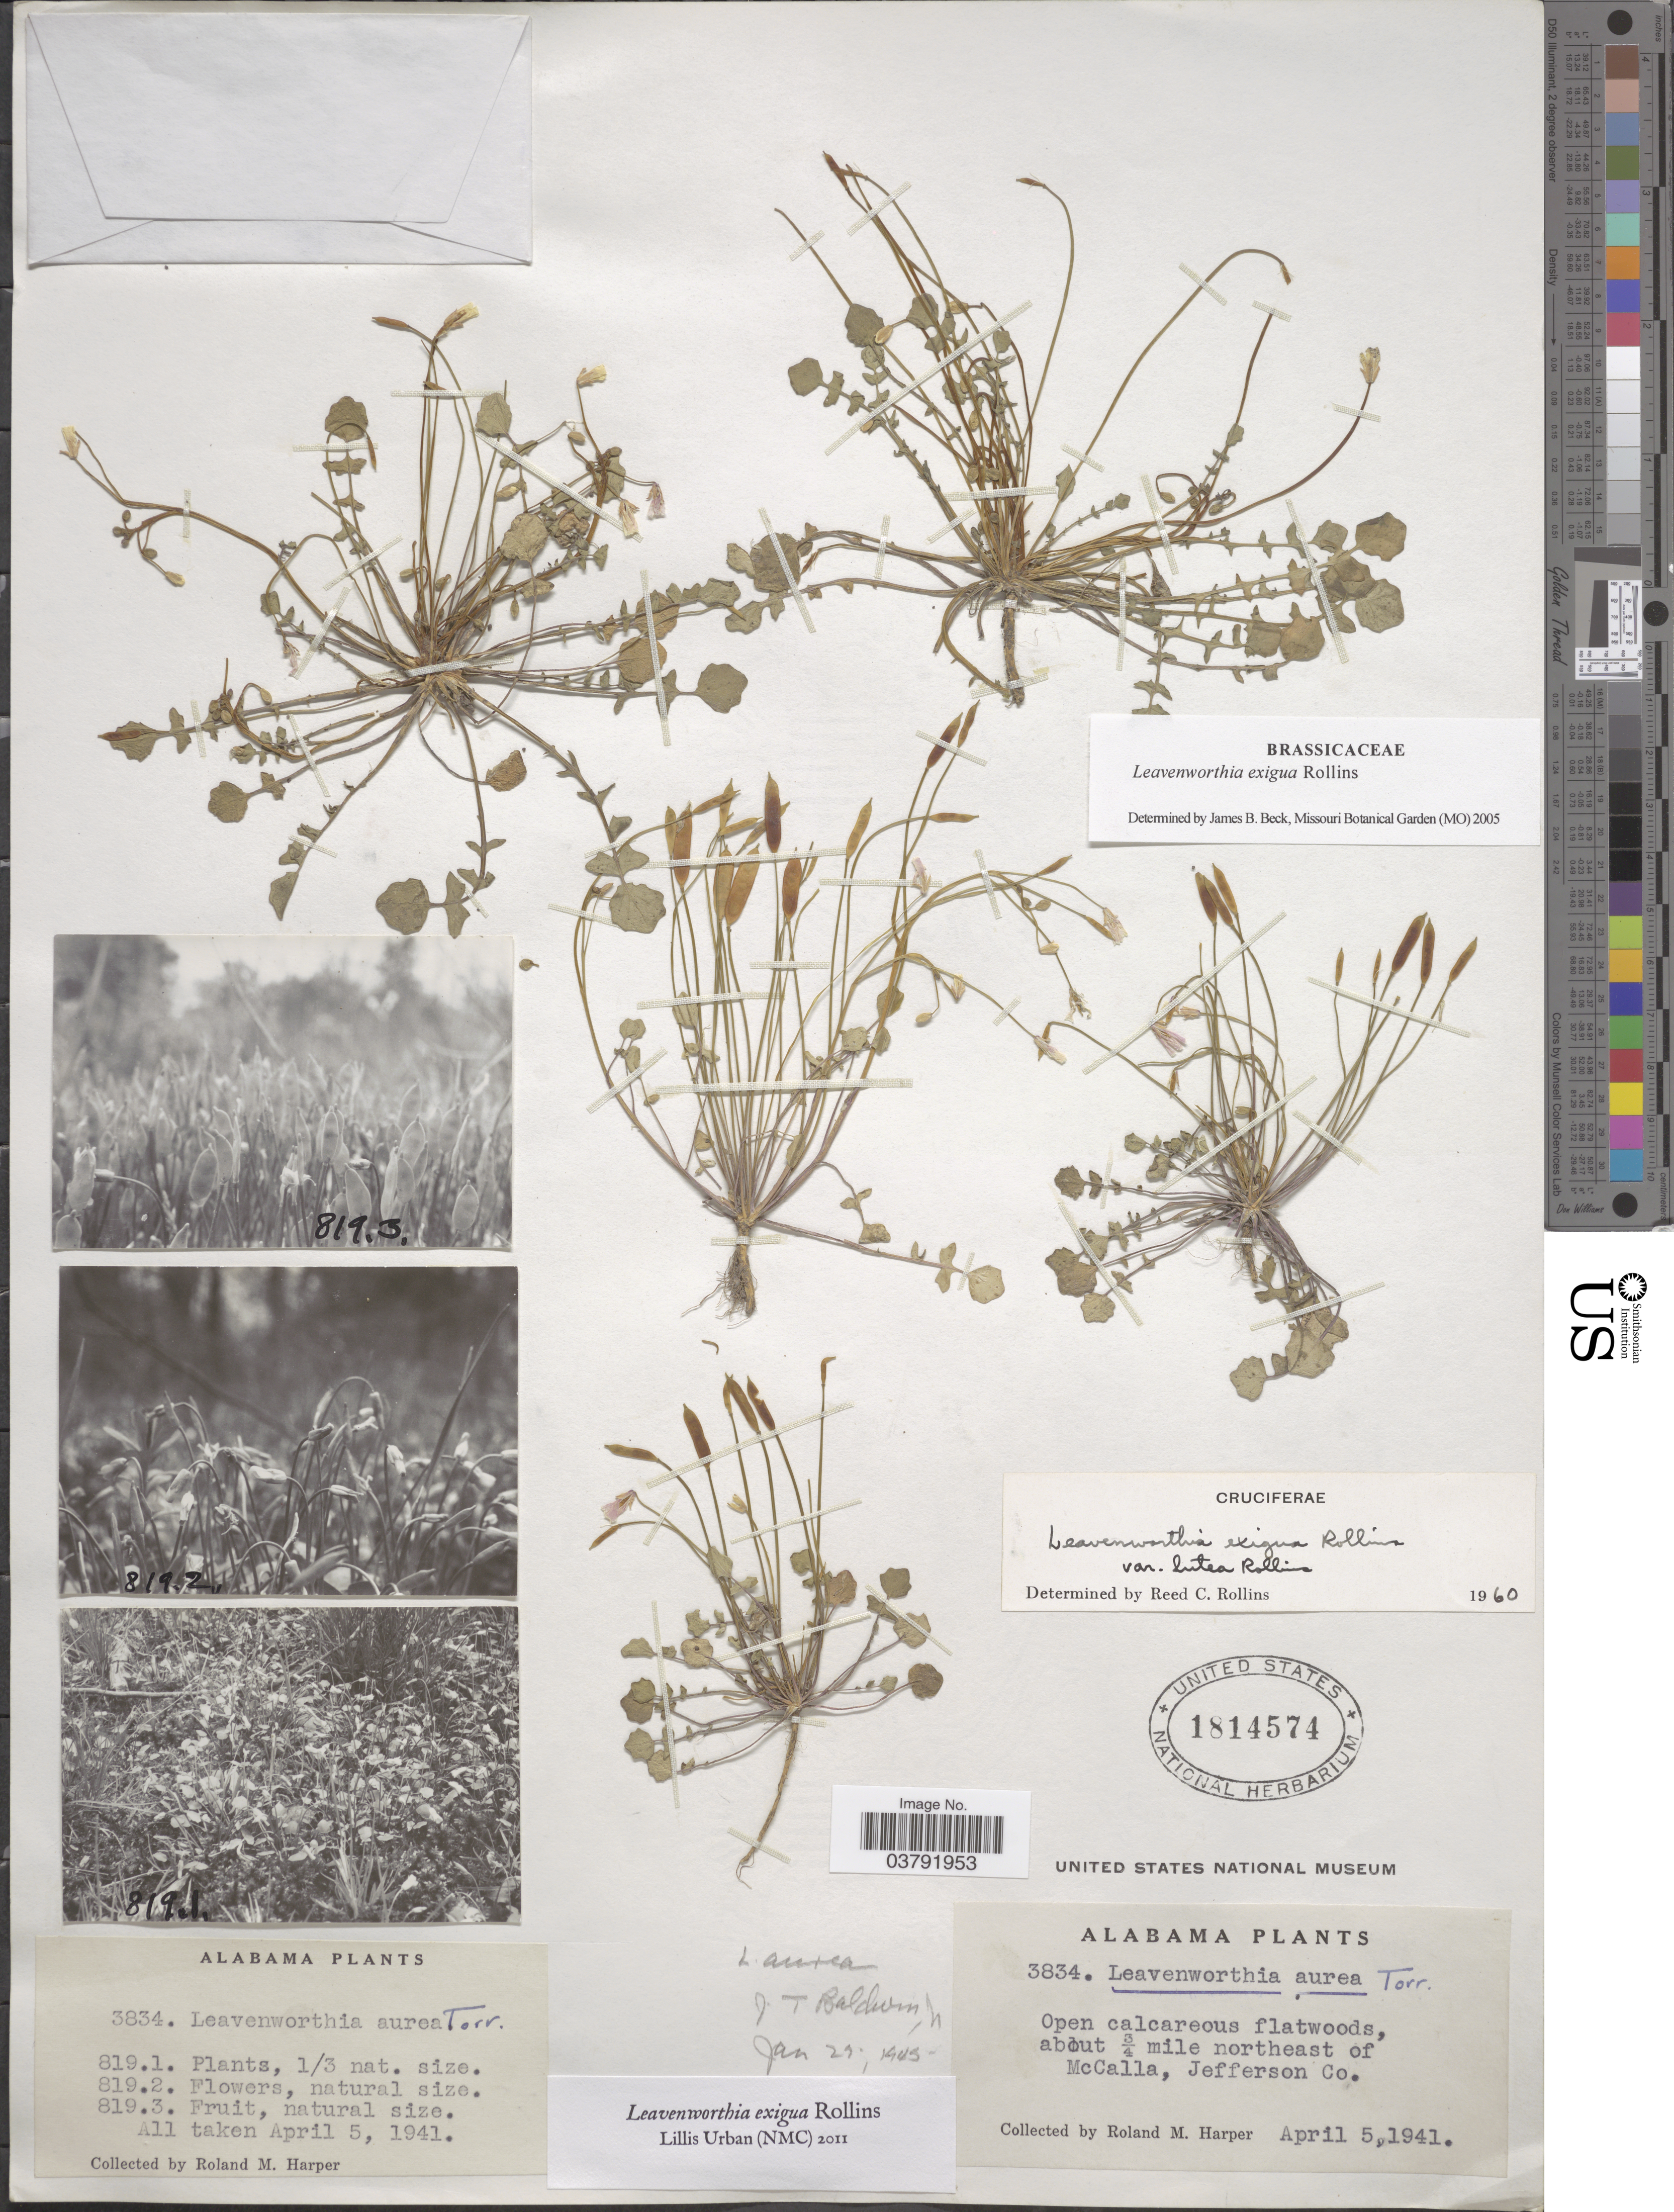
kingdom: Plantae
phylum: Tracheophyta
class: Magnoliopsida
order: Brassicales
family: Brassicaceae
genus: Leavenworthia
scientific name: Leavenworthia exigua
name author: Rollins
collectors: R. M. Harper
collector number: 3834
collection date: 1941-04-05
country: United States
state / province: Alabama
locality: About 3/4 mile northeast of McCalla, Jefferson Co.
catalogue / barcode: US 1814574